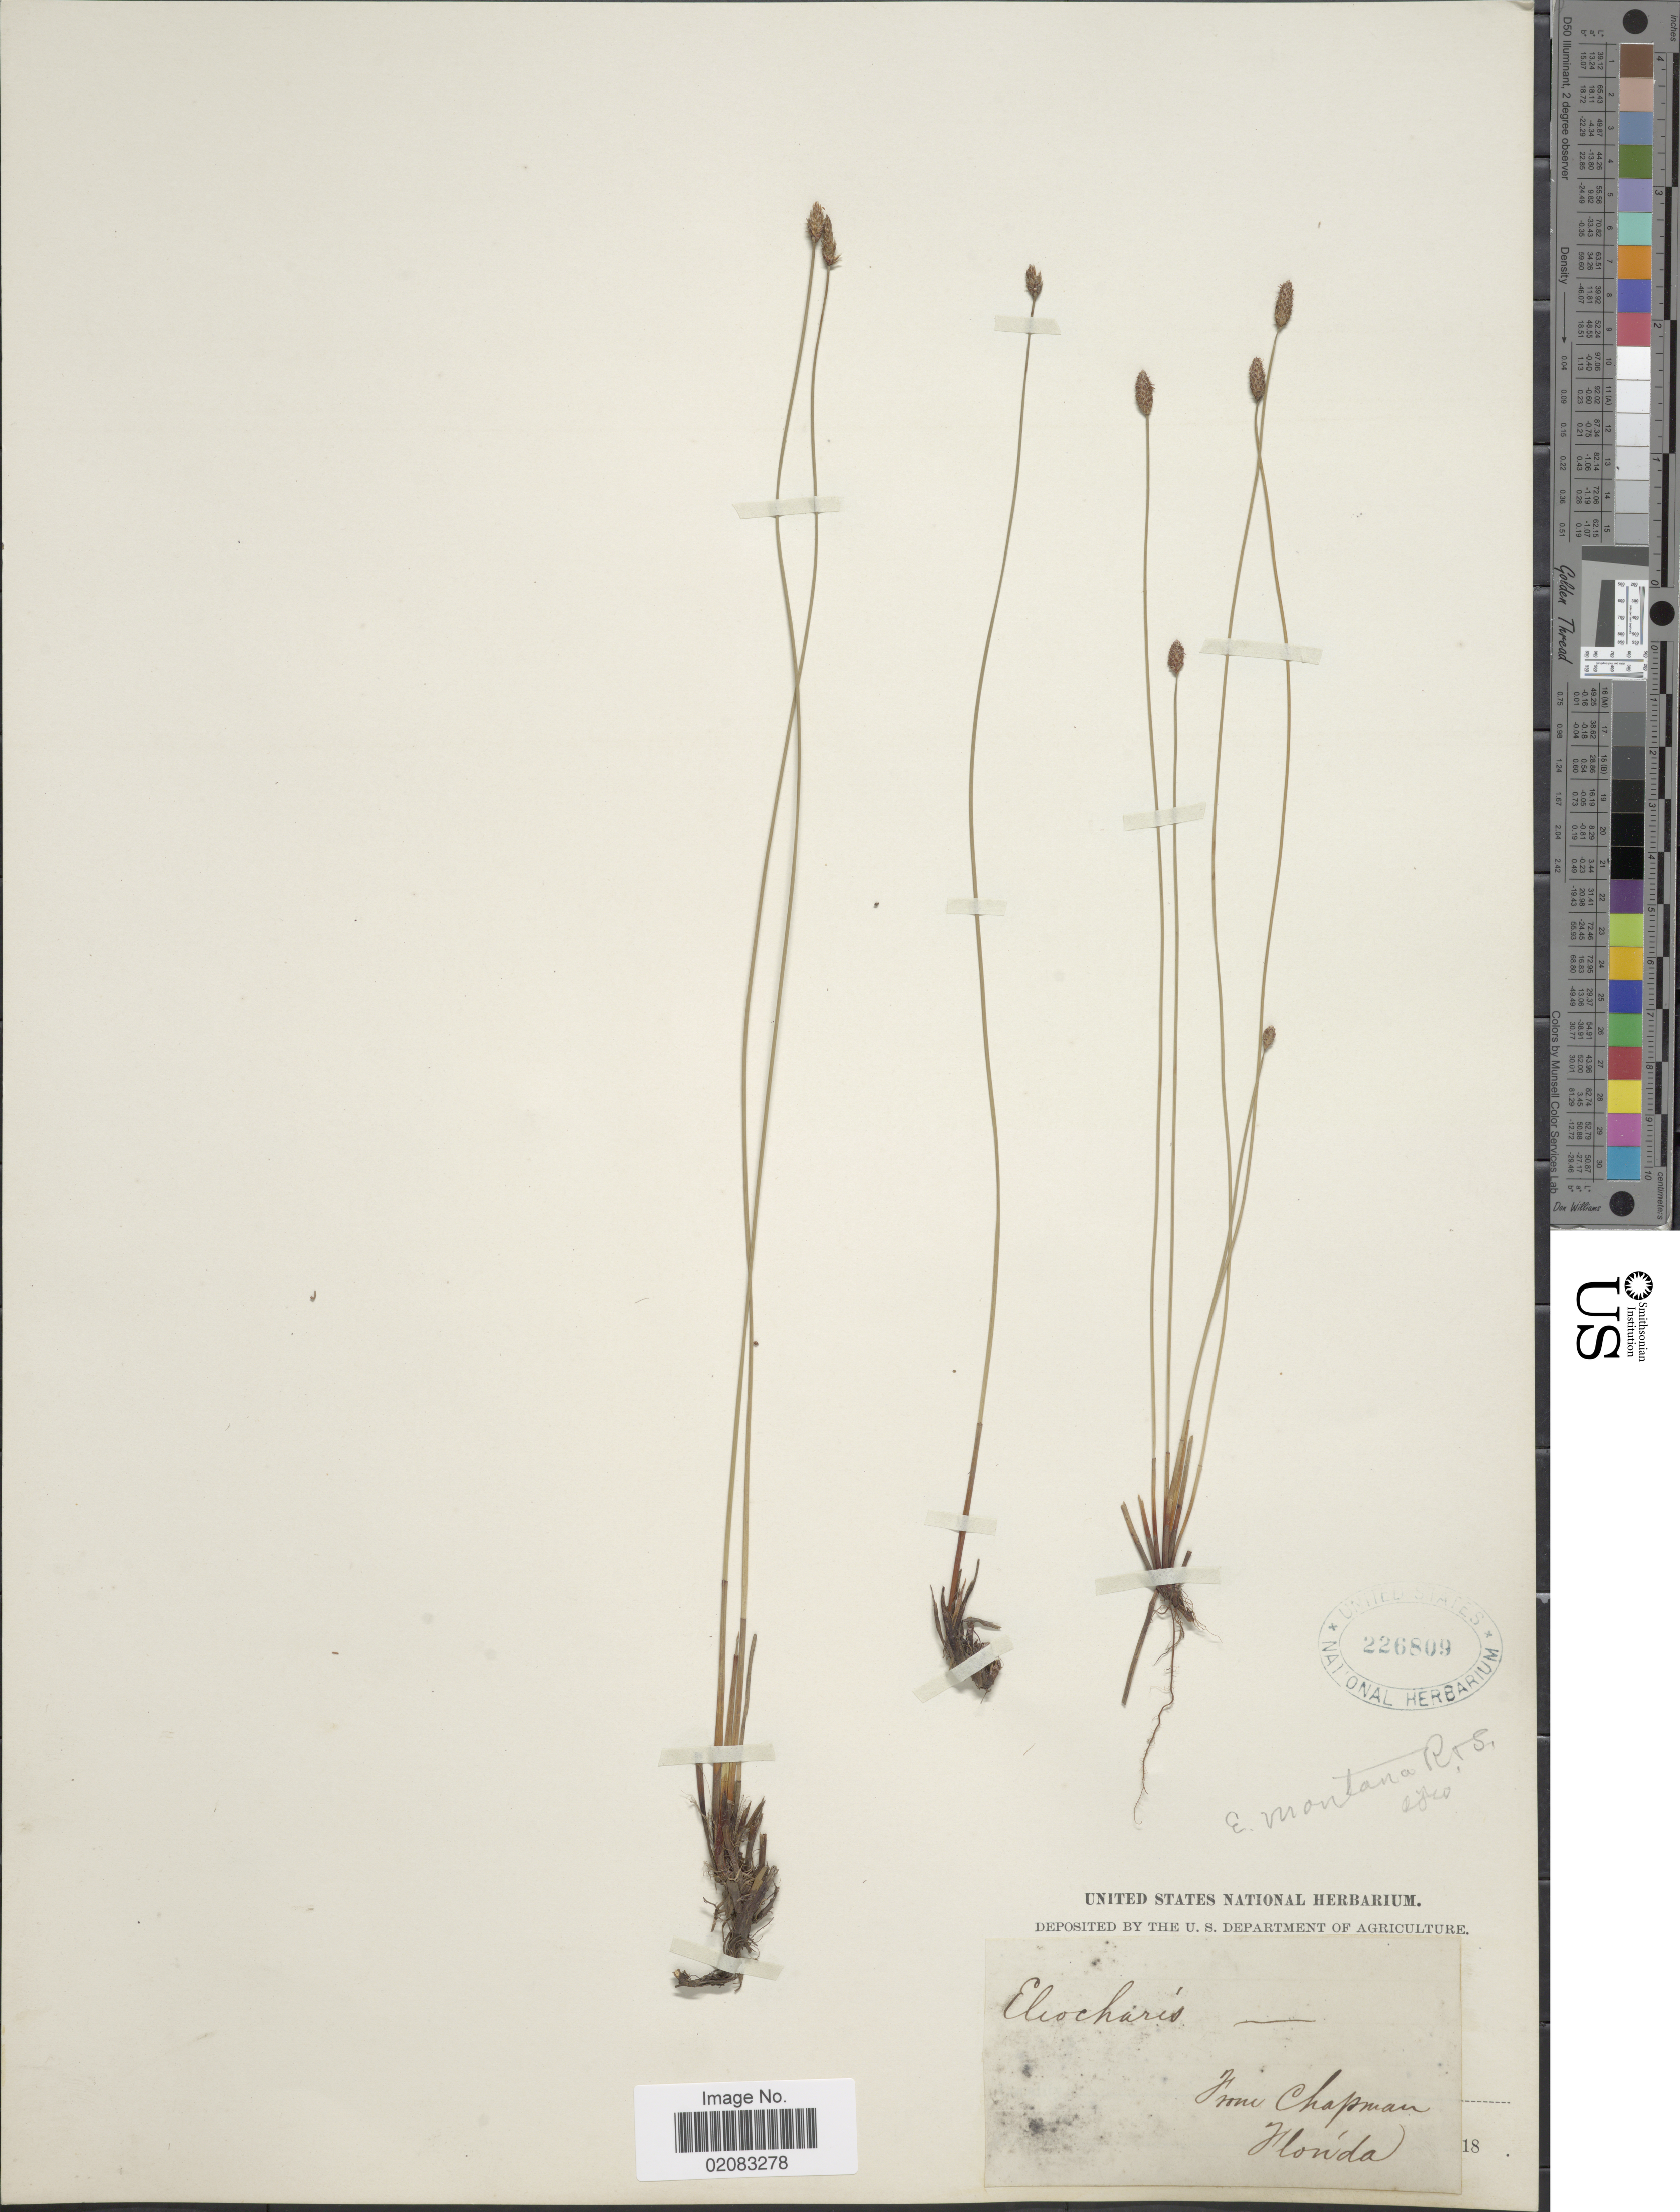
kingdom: Plantae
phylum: Tracheophyta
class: Liliopsida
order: Poales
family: Cyperaceae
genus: Eleocharis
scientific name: Eleocharis montevidensis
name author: Kunth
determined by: Strong, Mark T., (BOT), Smithsonian Institution - National Museum of Natural History (UNITED STATES)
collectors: F. Chapman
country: United States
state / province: Florida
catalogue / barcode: US 226809